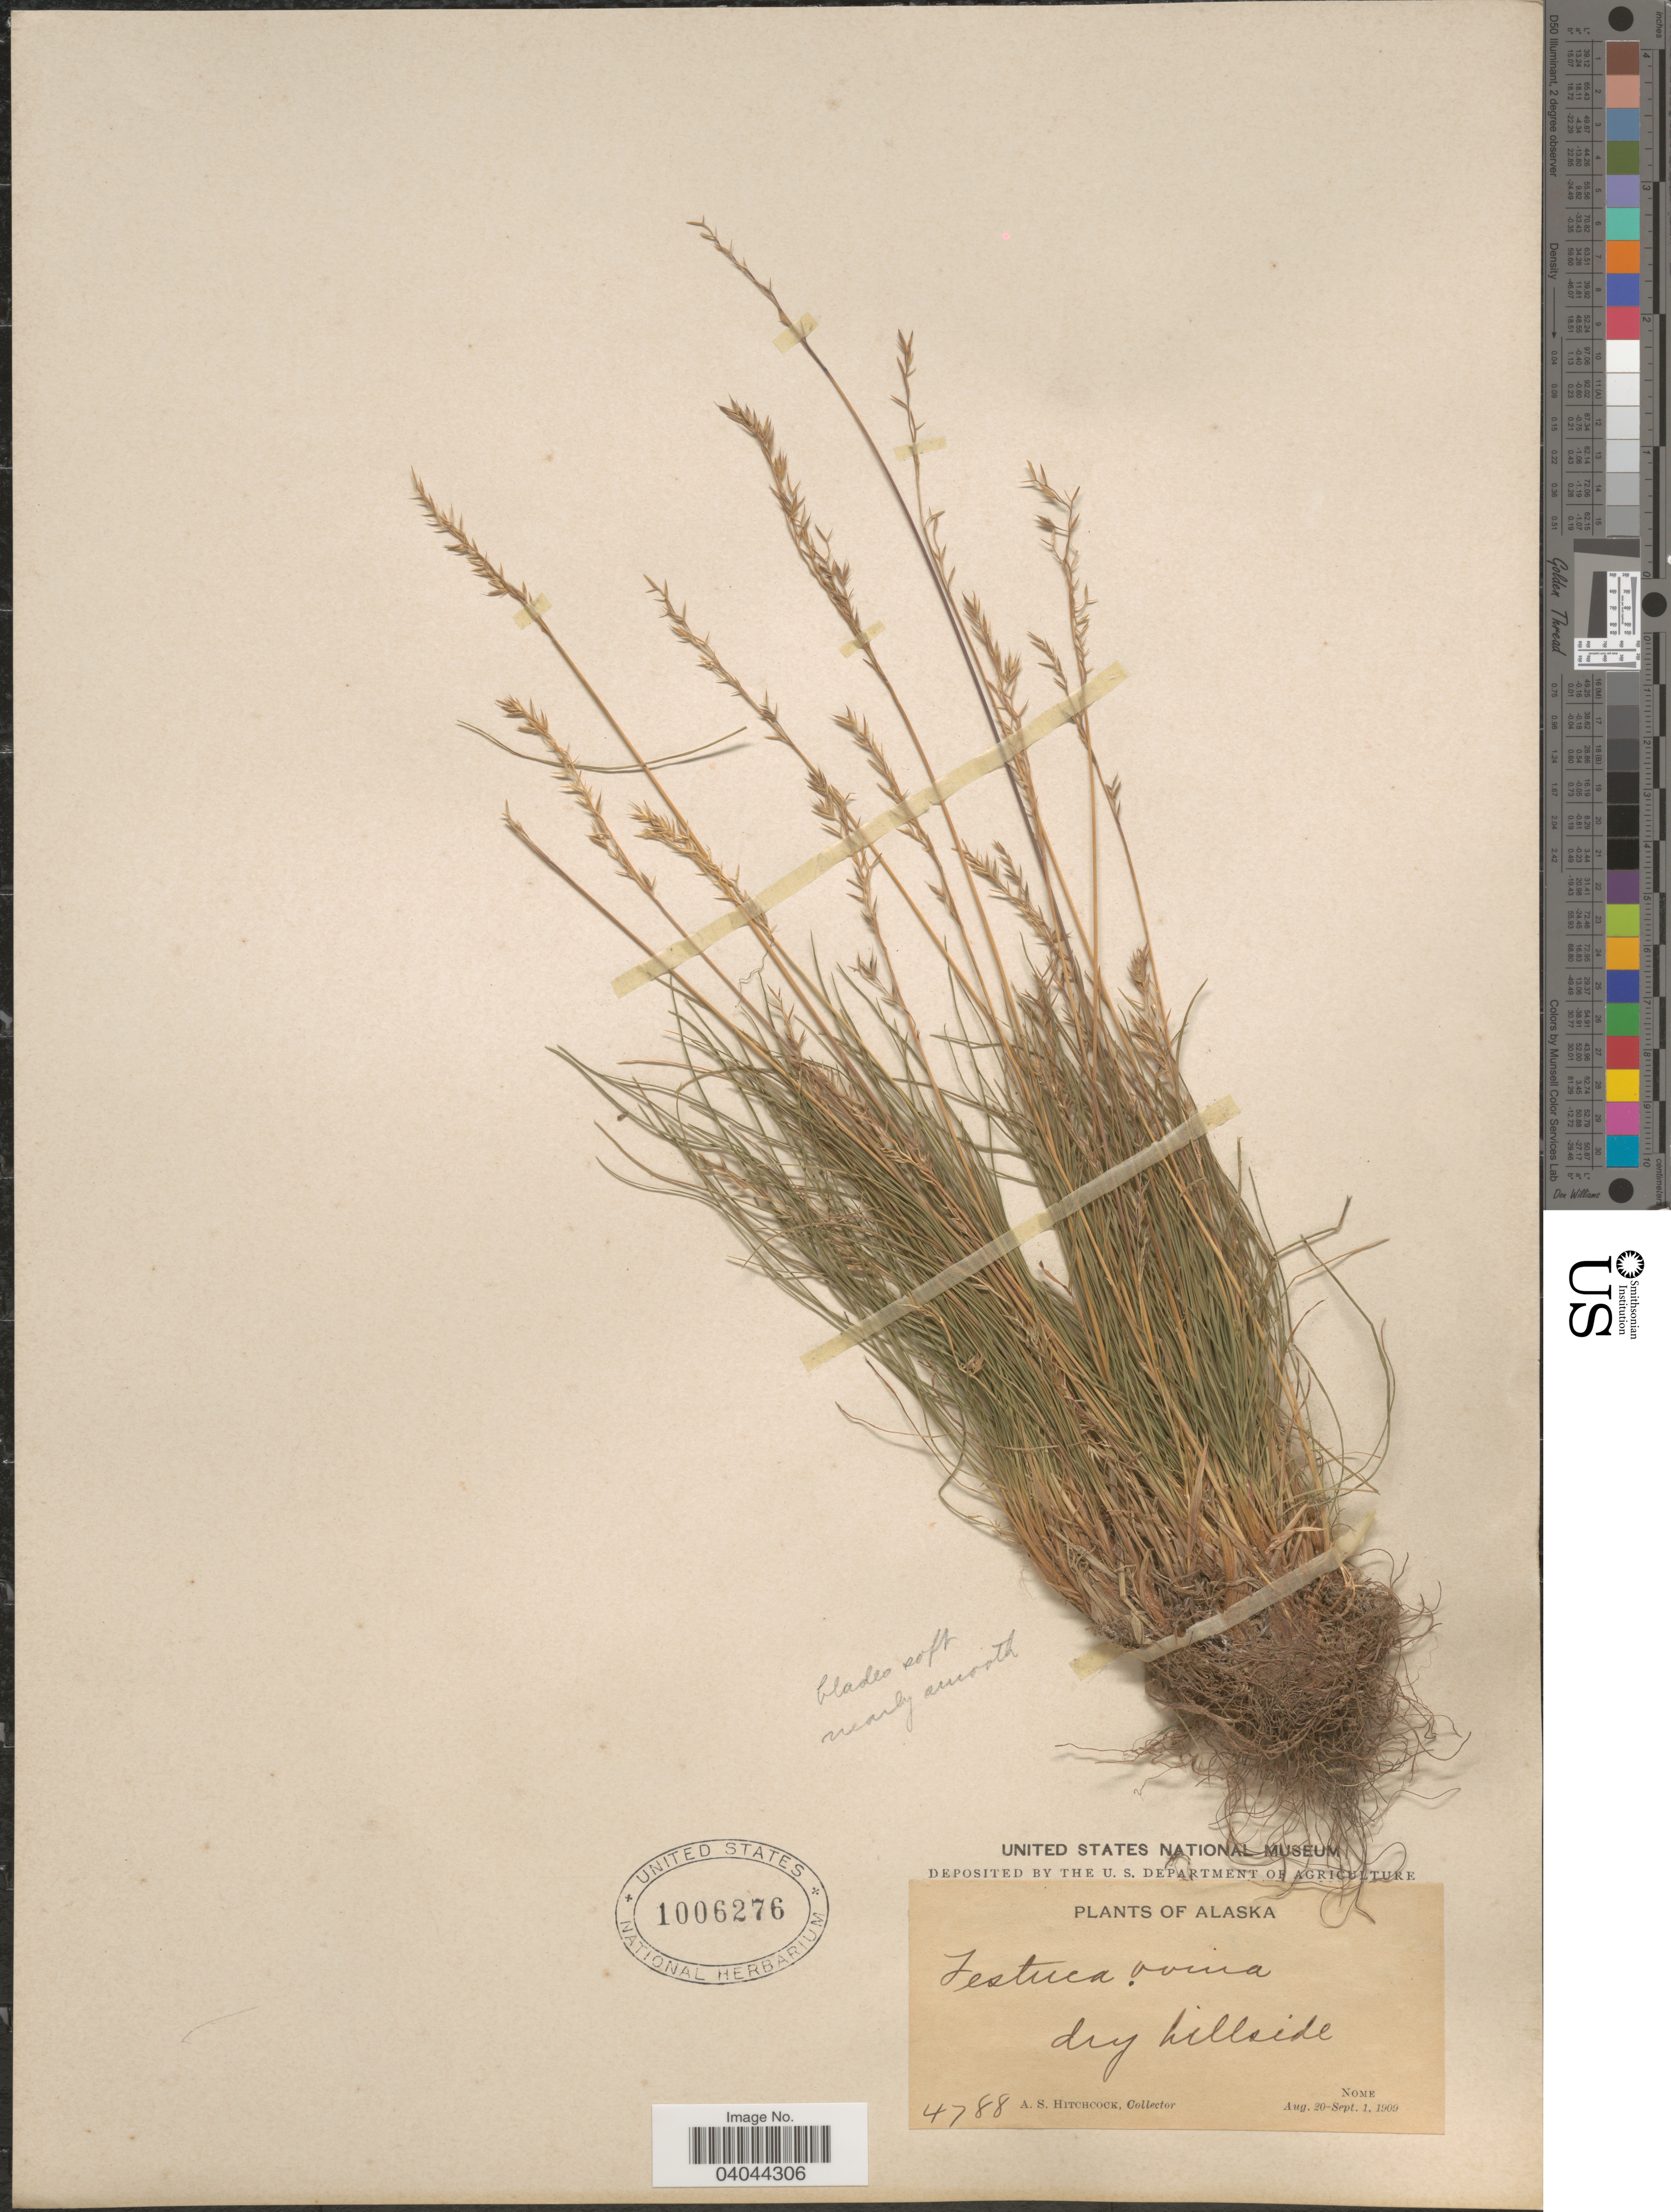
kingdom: Plantae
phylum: Tracheophyta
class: Liliopsida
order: Poales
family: Poaceae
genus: Festuca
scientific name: Festuca ovina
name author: L.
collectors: A. S. Hitchcock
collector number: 4788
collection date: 1909-08-20/1909-09-01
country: United States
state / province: Alaska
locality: Dry hillside. Nome.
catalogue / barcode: US 1006276